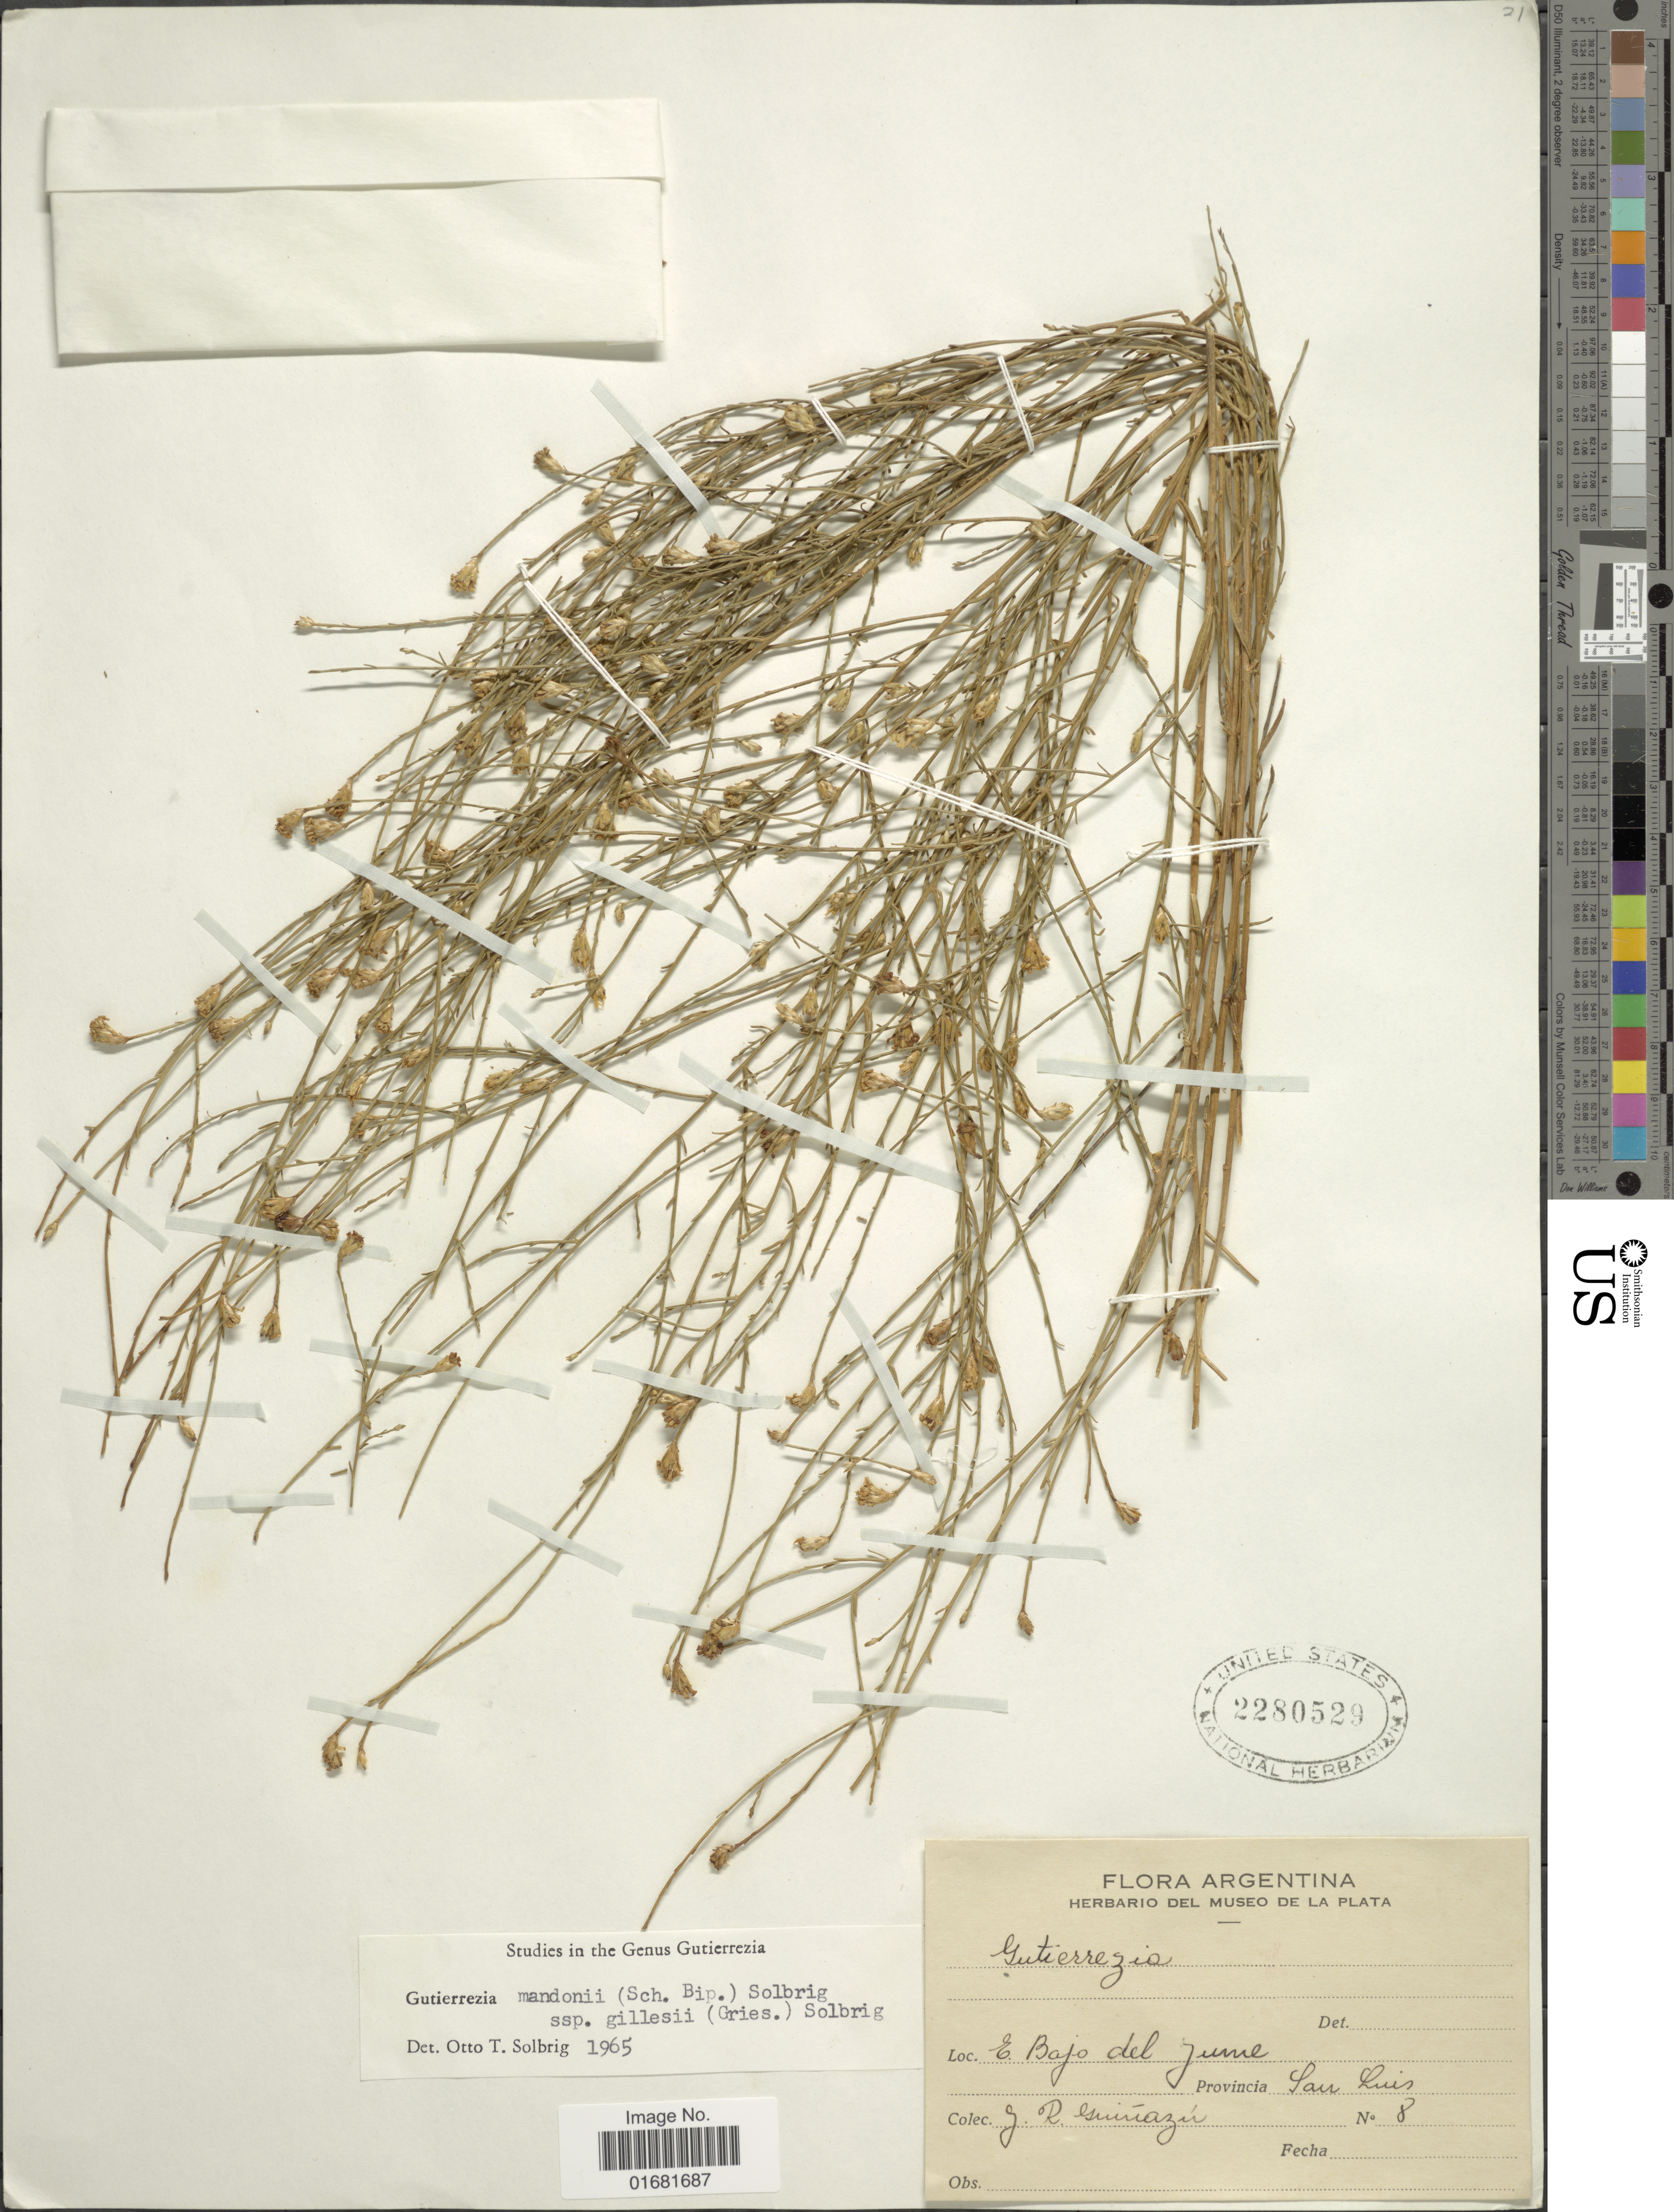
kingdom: Plantae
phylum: Tracheophyta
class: Magnoliopsida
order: Asterales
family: Asteraceae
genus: Gutierrezia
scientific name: Gutierrezia mandonii subsp. gillesii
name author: (Griseb.) Solbrig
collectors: J. Guiñazú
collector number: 8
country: Argentina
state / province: San Luis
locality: E Bajo del Jume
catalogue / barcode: US 2280529